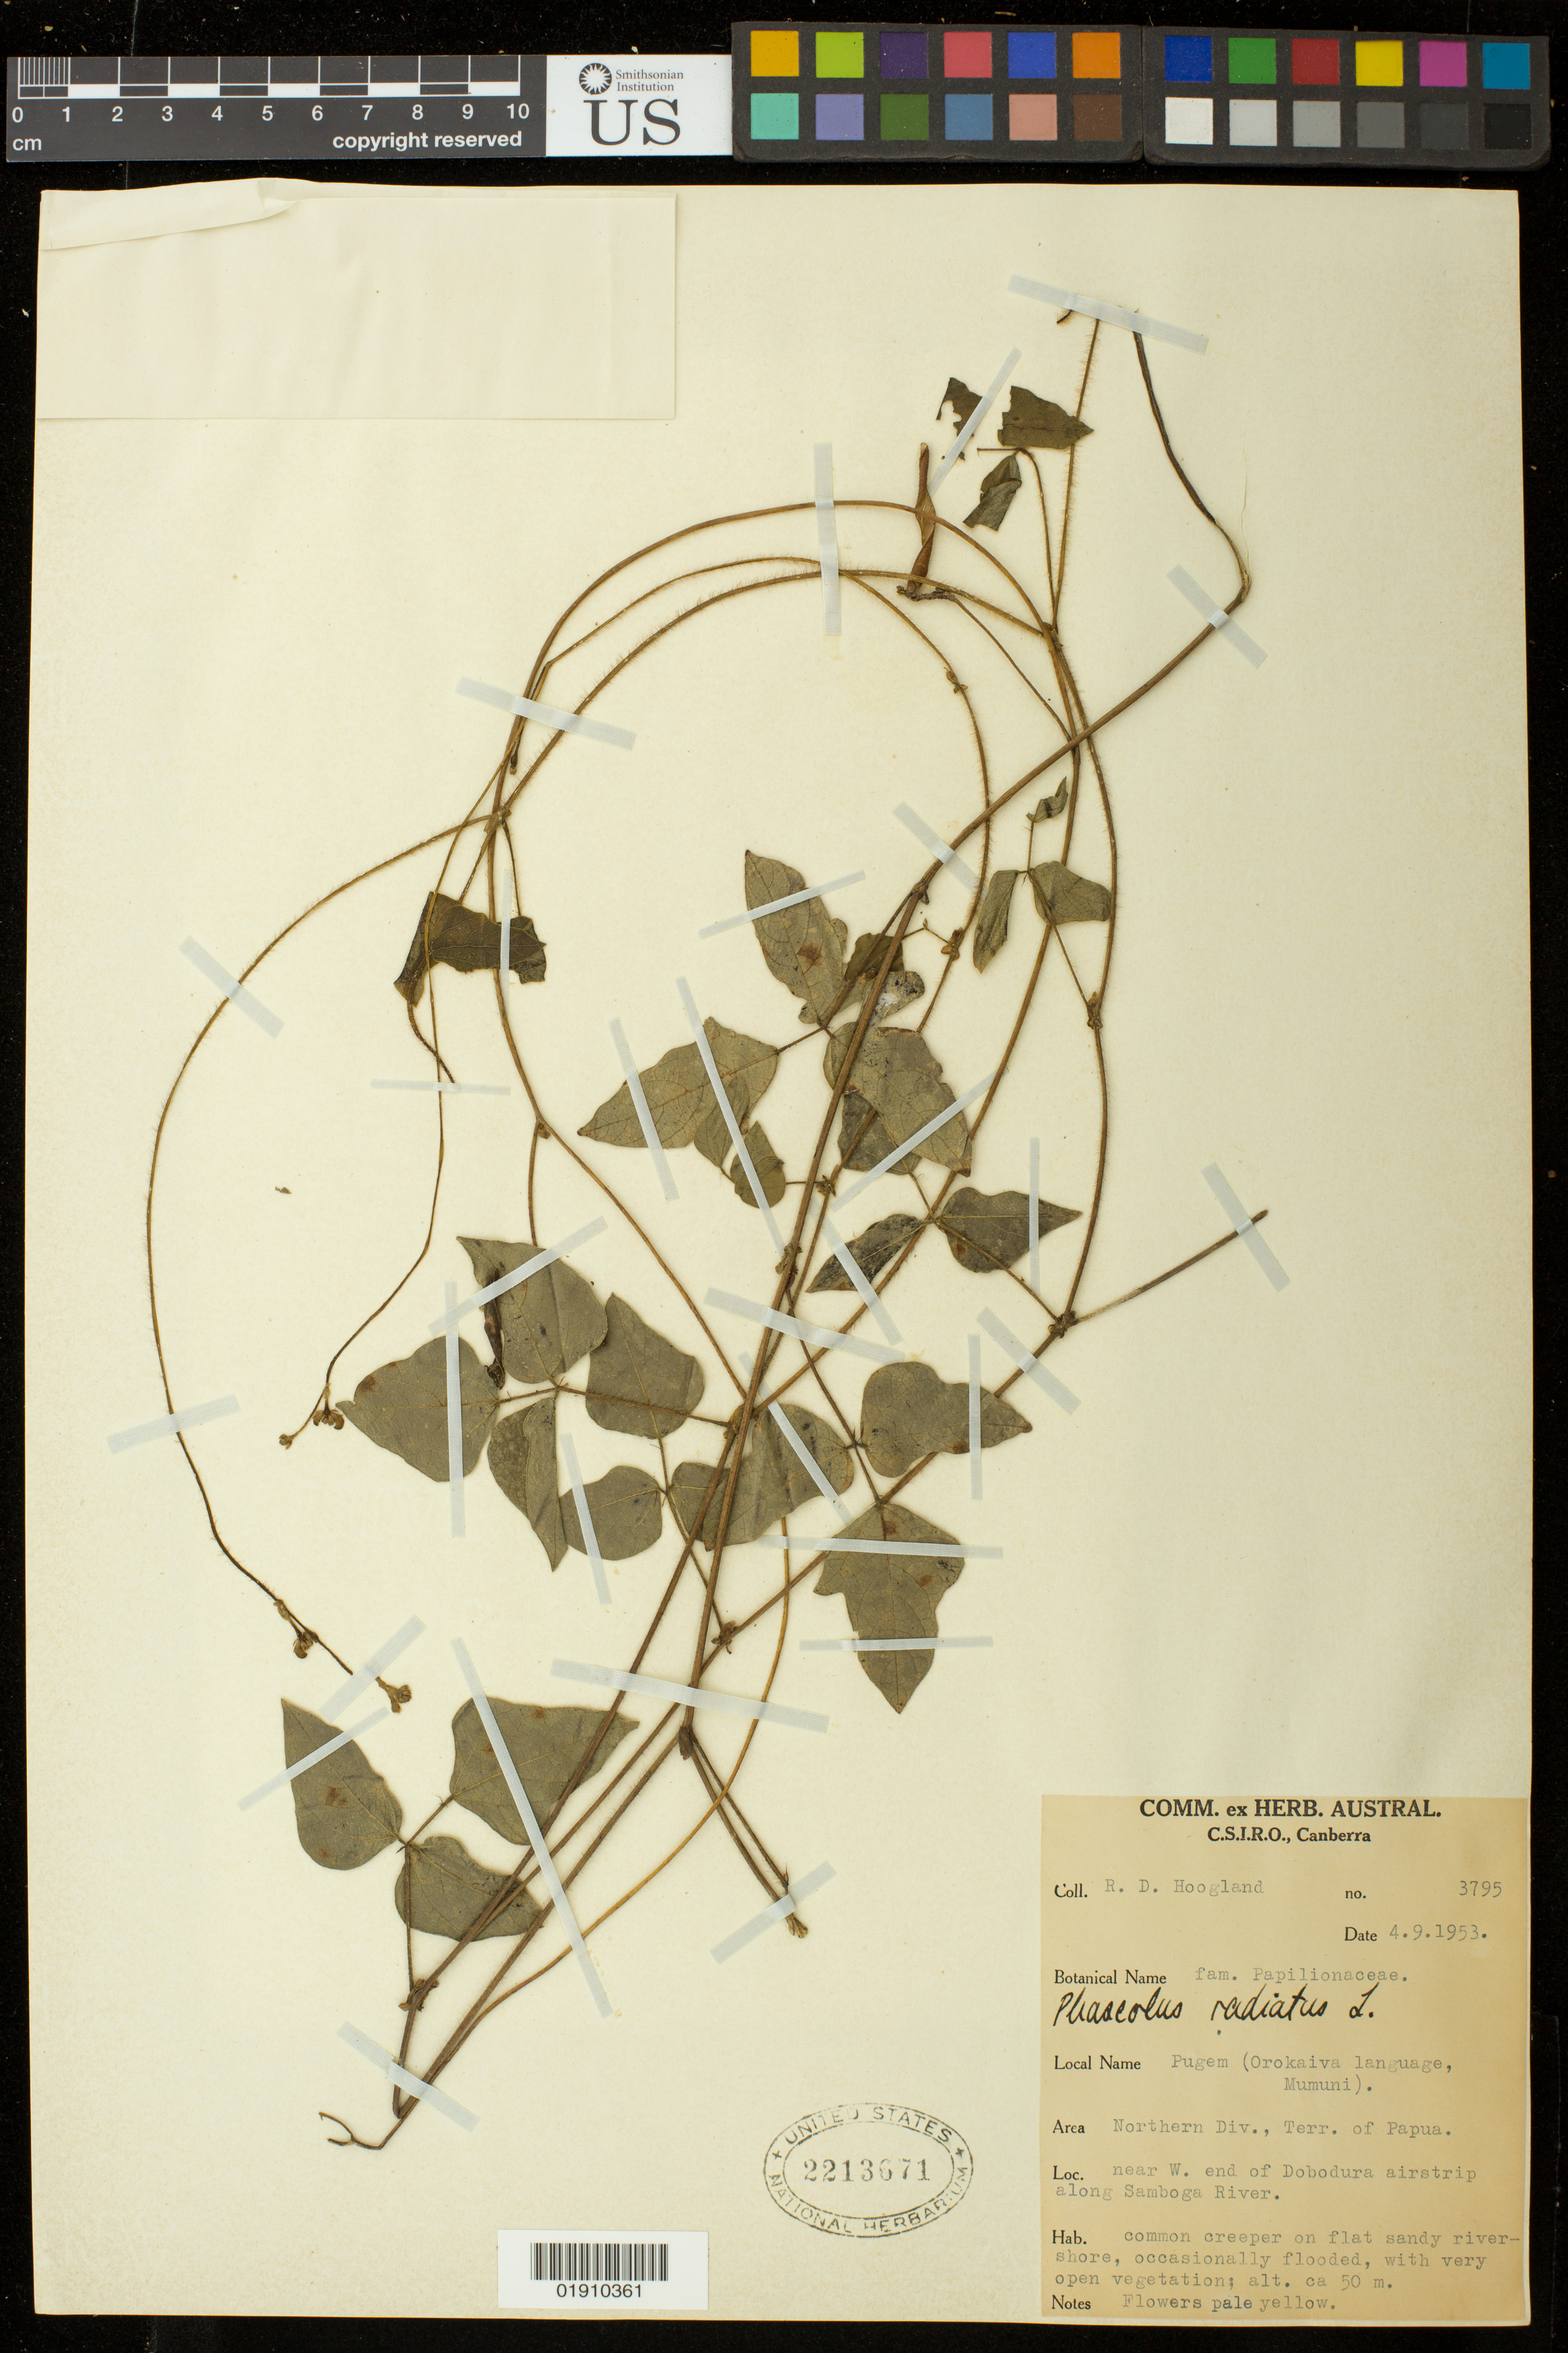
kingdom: Plantae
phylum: Tracheophyta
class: Magnoliopsida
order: Fabales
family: Fabaceae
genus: Phaseolus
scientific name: Phaseolus radiatus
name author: L.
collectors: R. D. Hoogland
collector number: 3795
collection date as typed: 4.9.1953.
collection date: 1953-09-04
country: Papua New Guinea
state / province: Northern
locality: Northern Div., Terr. of Papua,near W. end of Dobodura airstrip along Samboga River.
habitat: common creeper on flat sandy rivershore, occasionally flooded, with very open vegetation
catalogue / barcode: US 2213671